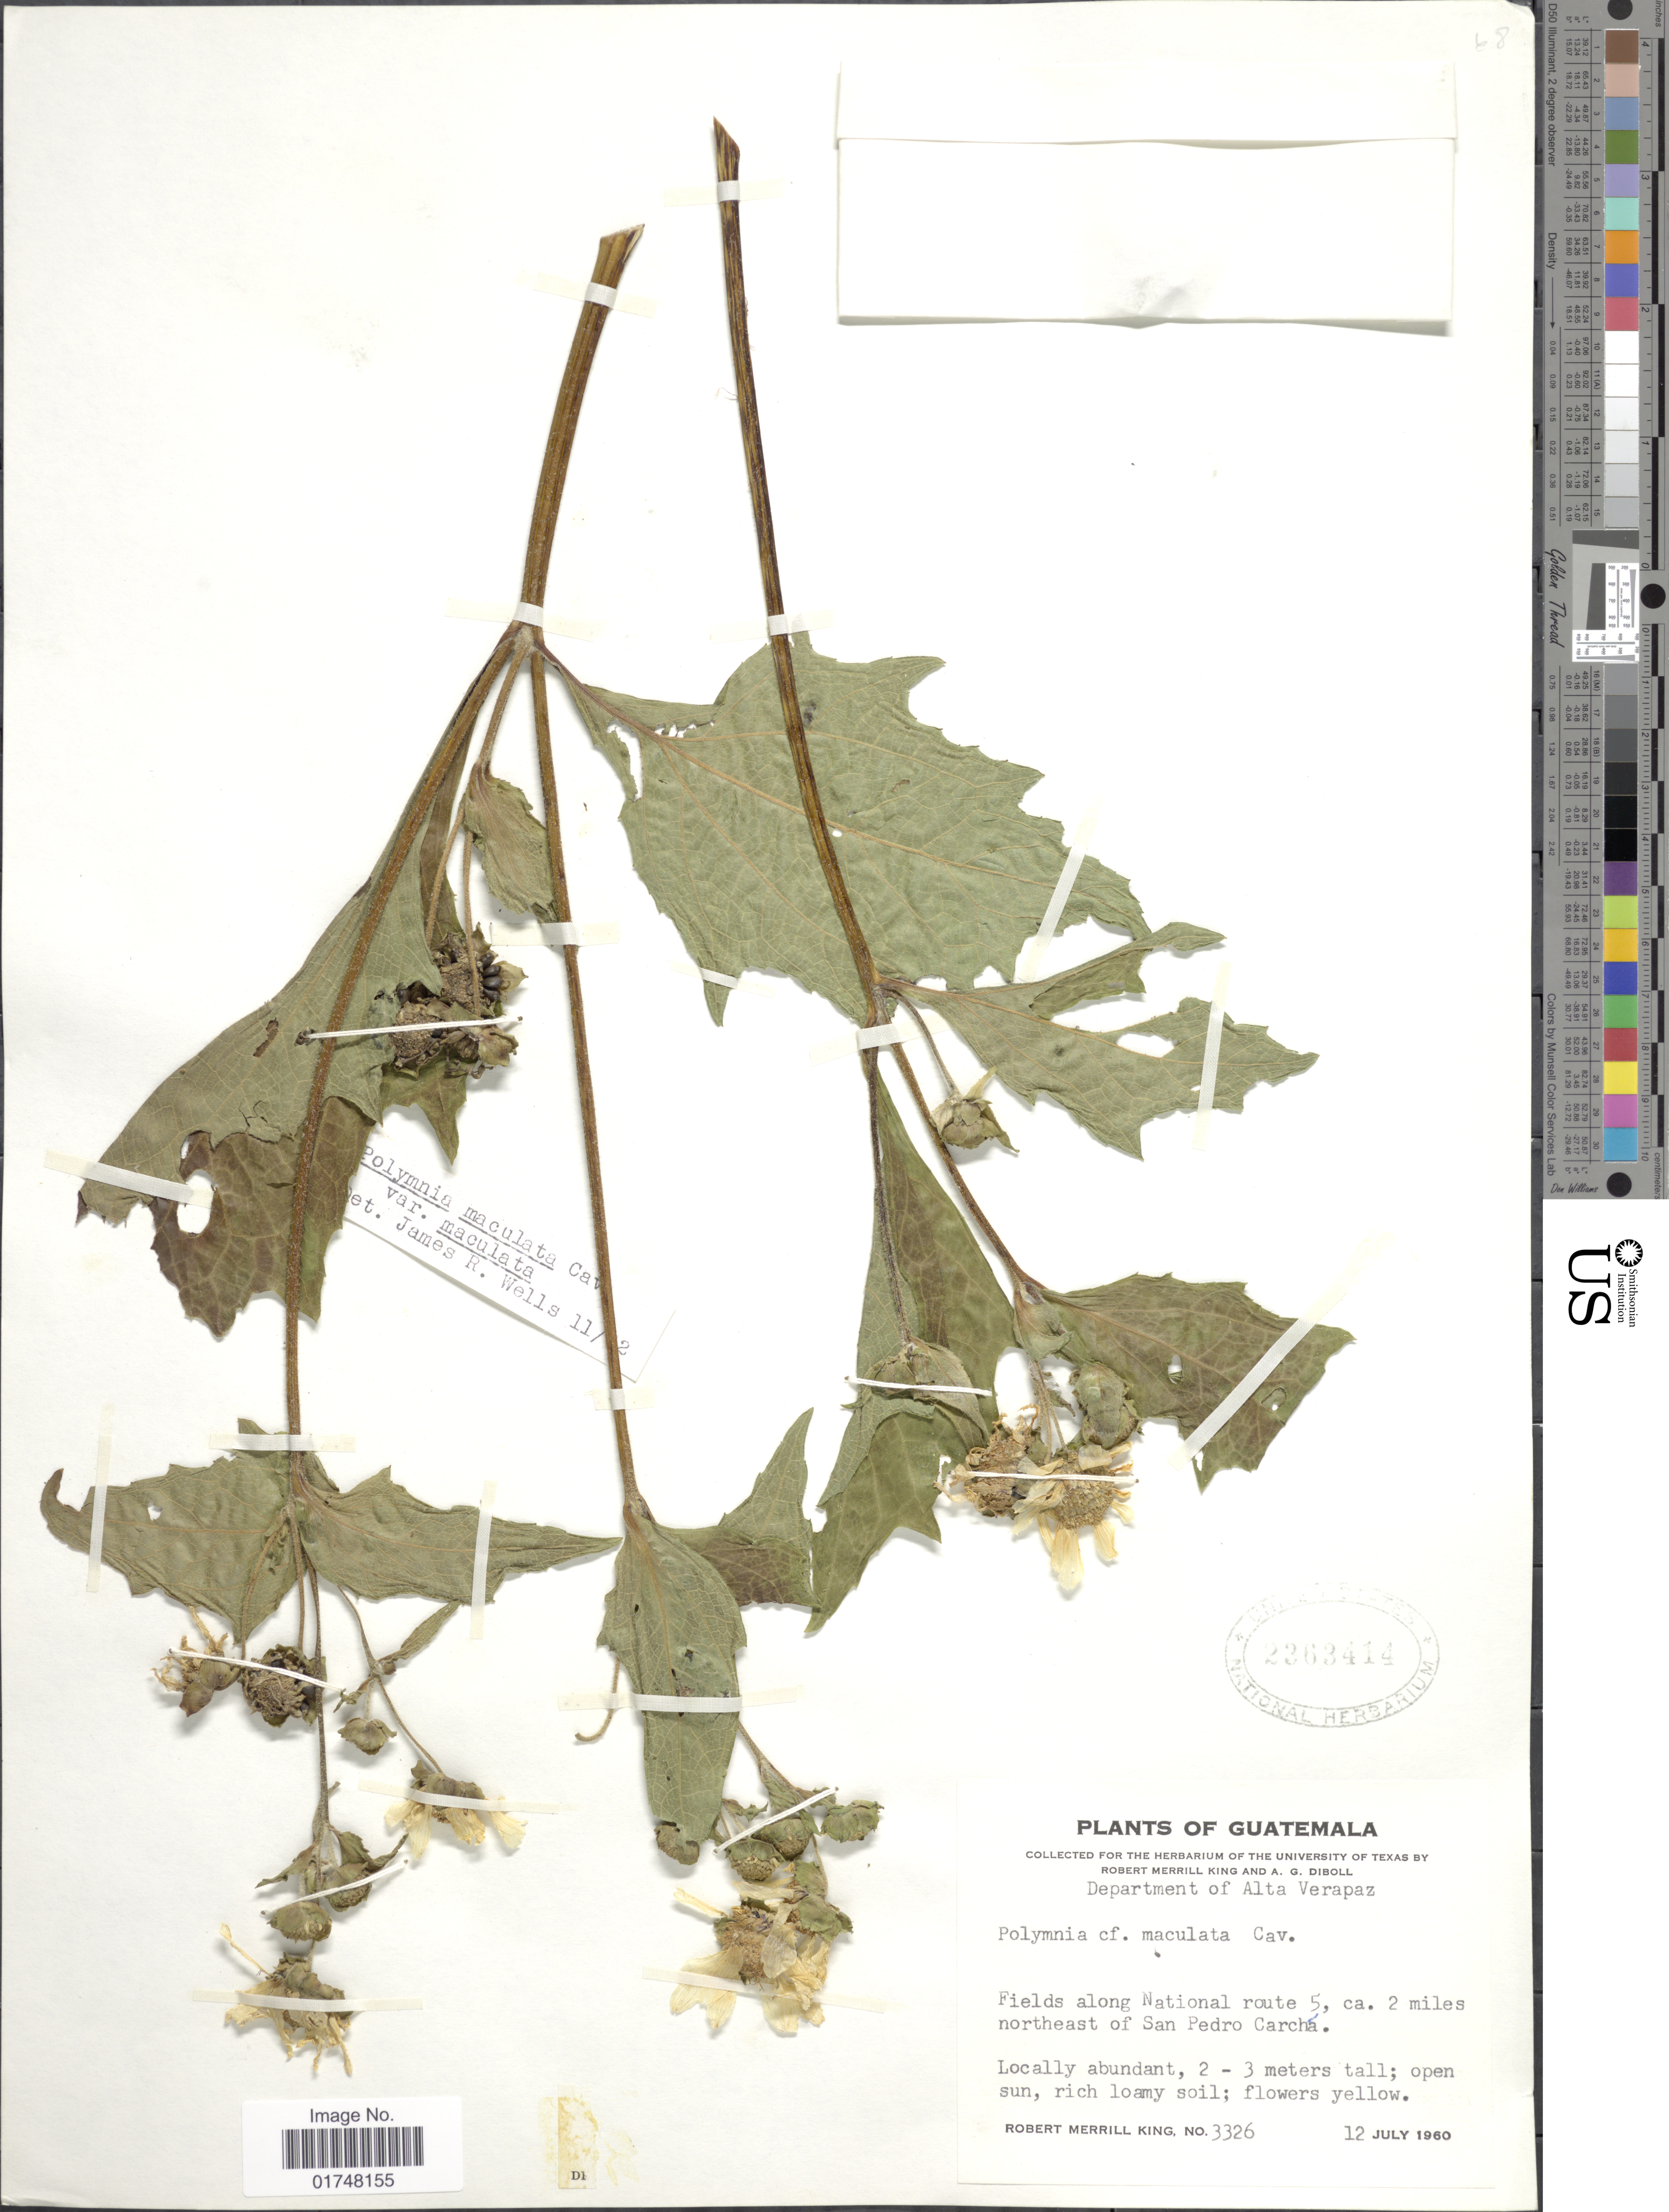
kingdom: Plantae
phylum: Tracheophyta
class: Magnoliopsida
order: Asterales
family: Asteraceae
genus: Smallanthus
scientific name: Smallanthus maculatus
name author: (Cav.) H. Rob.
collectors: R. M. King & A. Diboll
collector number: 3326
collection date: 1960-07-12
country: Guatemala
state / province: Alta Verapaz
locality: Fields along National route 5, ca. 2 miles northeast of San Pedro Carcha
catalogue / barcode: US 2363414